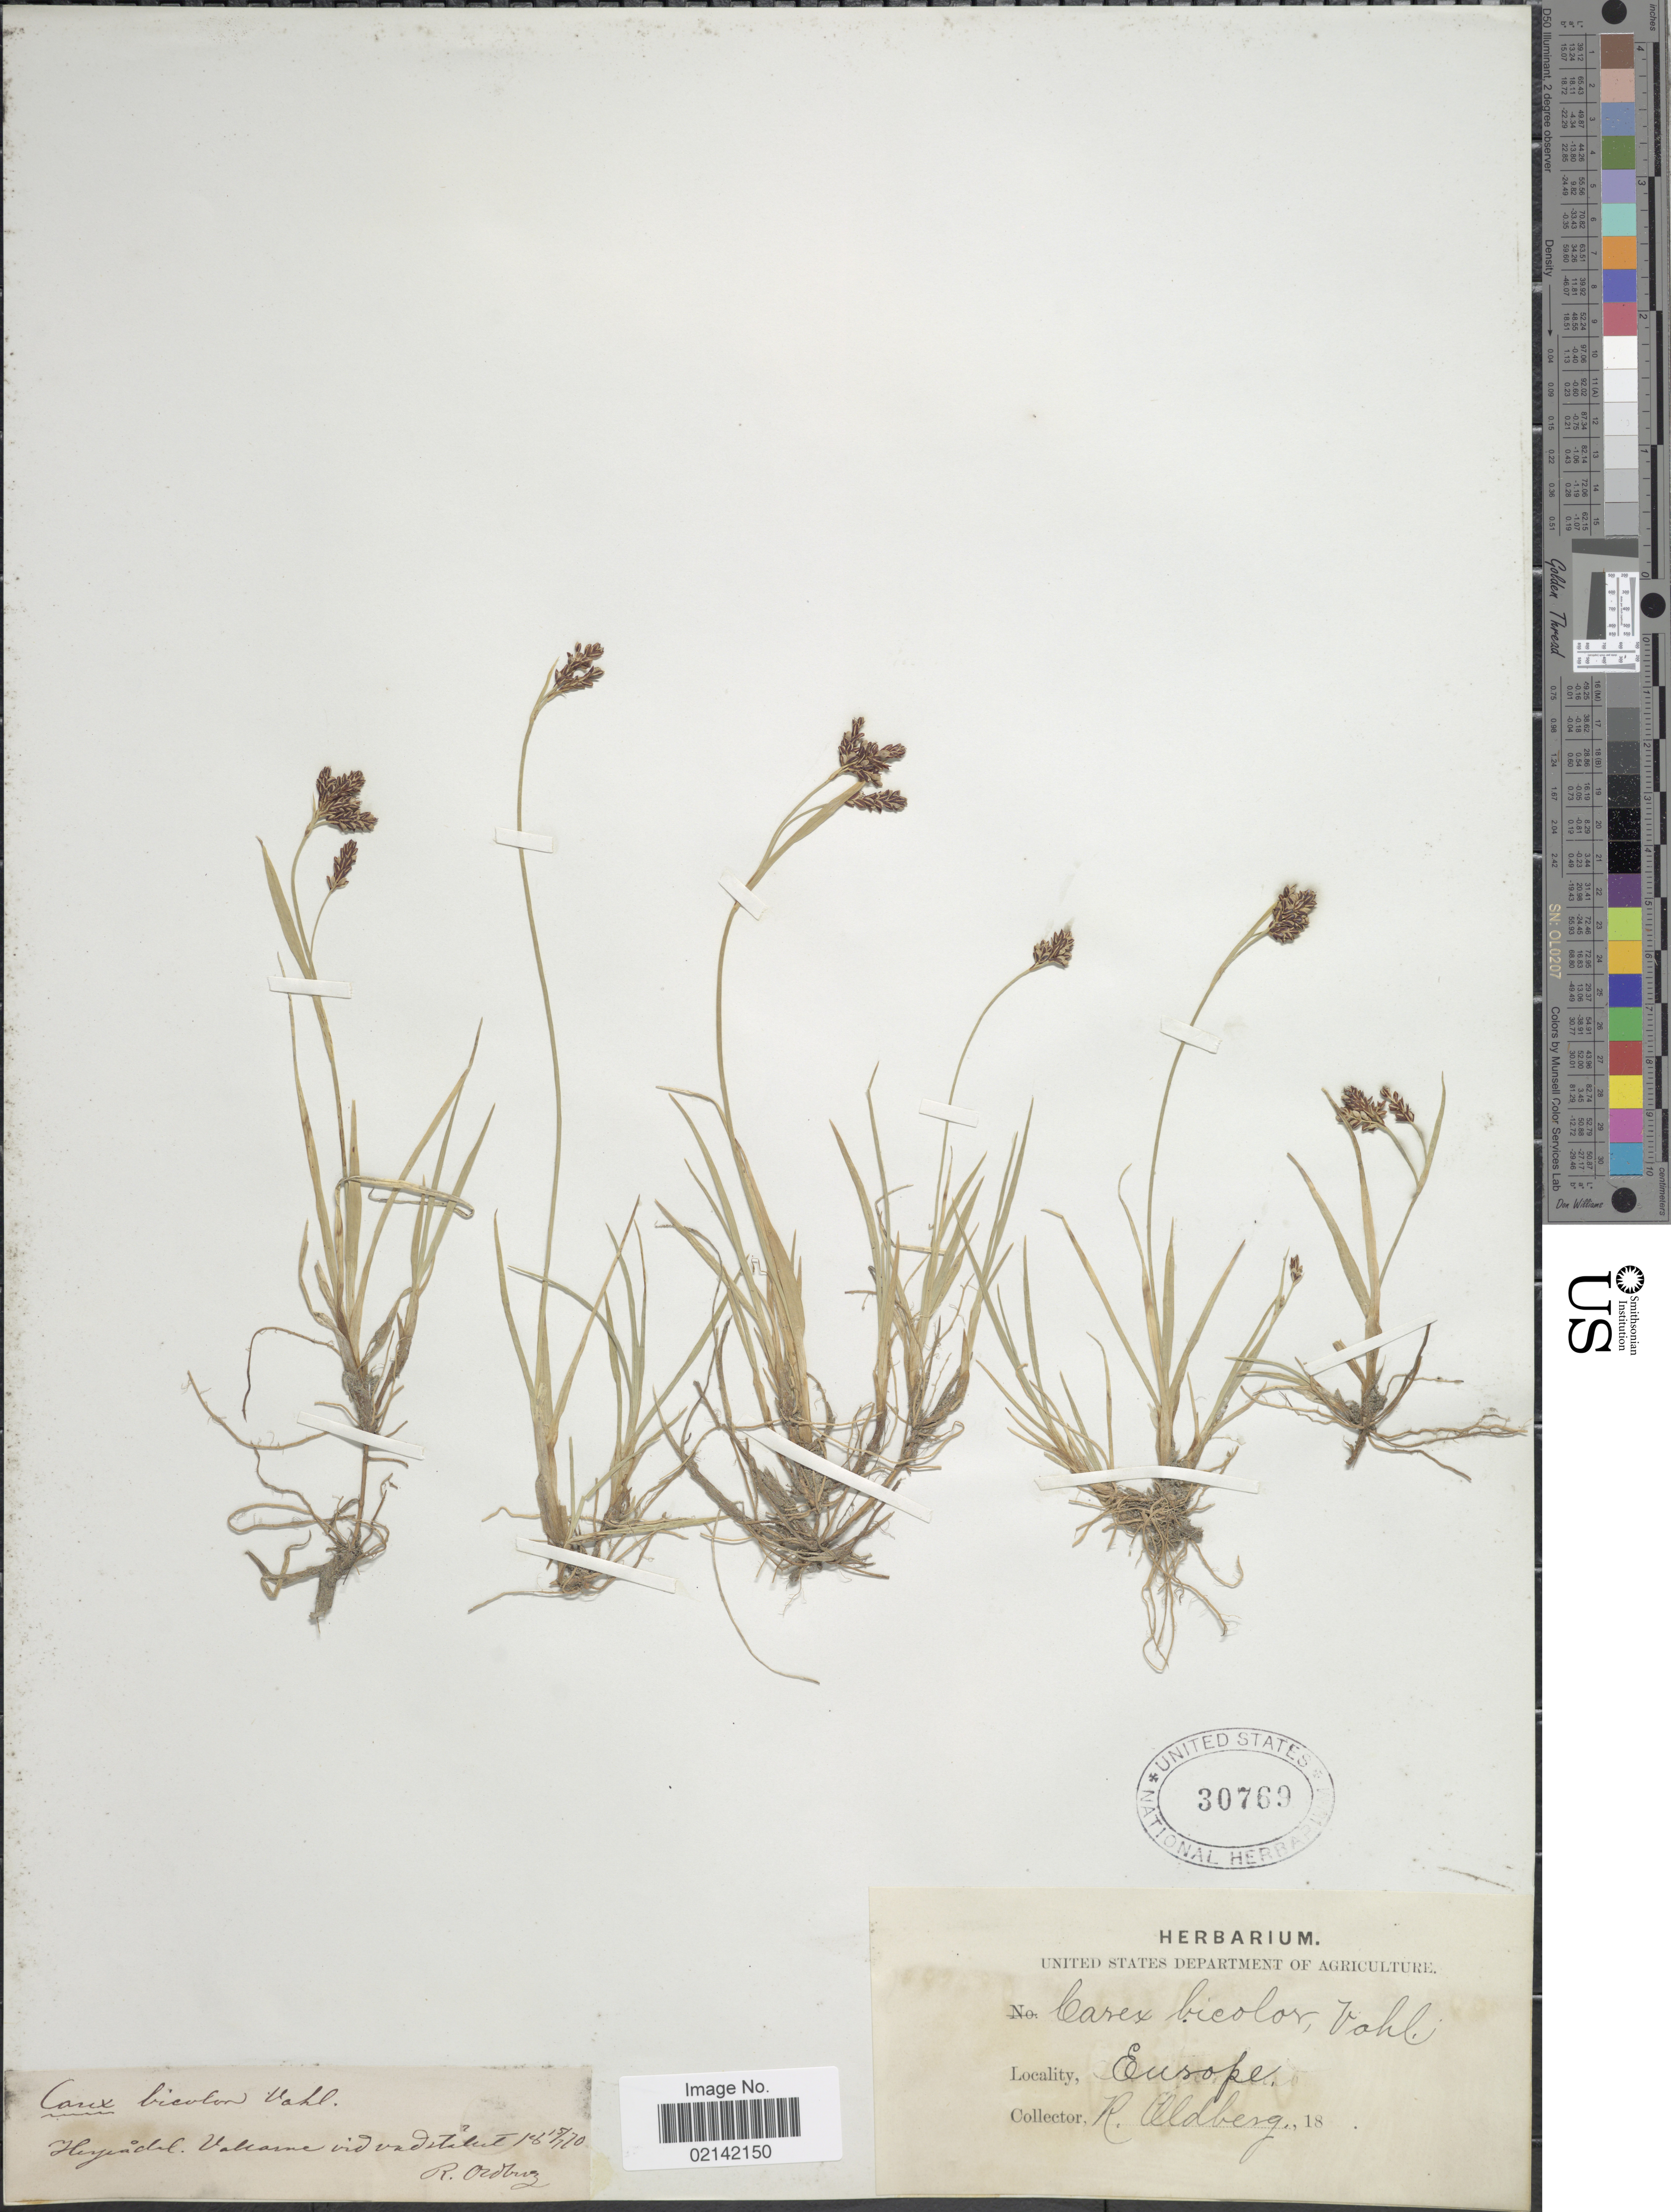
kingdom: Plantae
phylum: Tracheophyta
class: Liliopsida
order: Poales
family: Cyperaceae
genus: Carex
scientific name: Carex bicolor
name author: Bellardi ex All.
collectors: R. Oldberg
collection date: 1870-07-15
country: Sweden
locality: Herjedalen, Vallarna vid vadstalut.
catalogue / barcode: US 30769